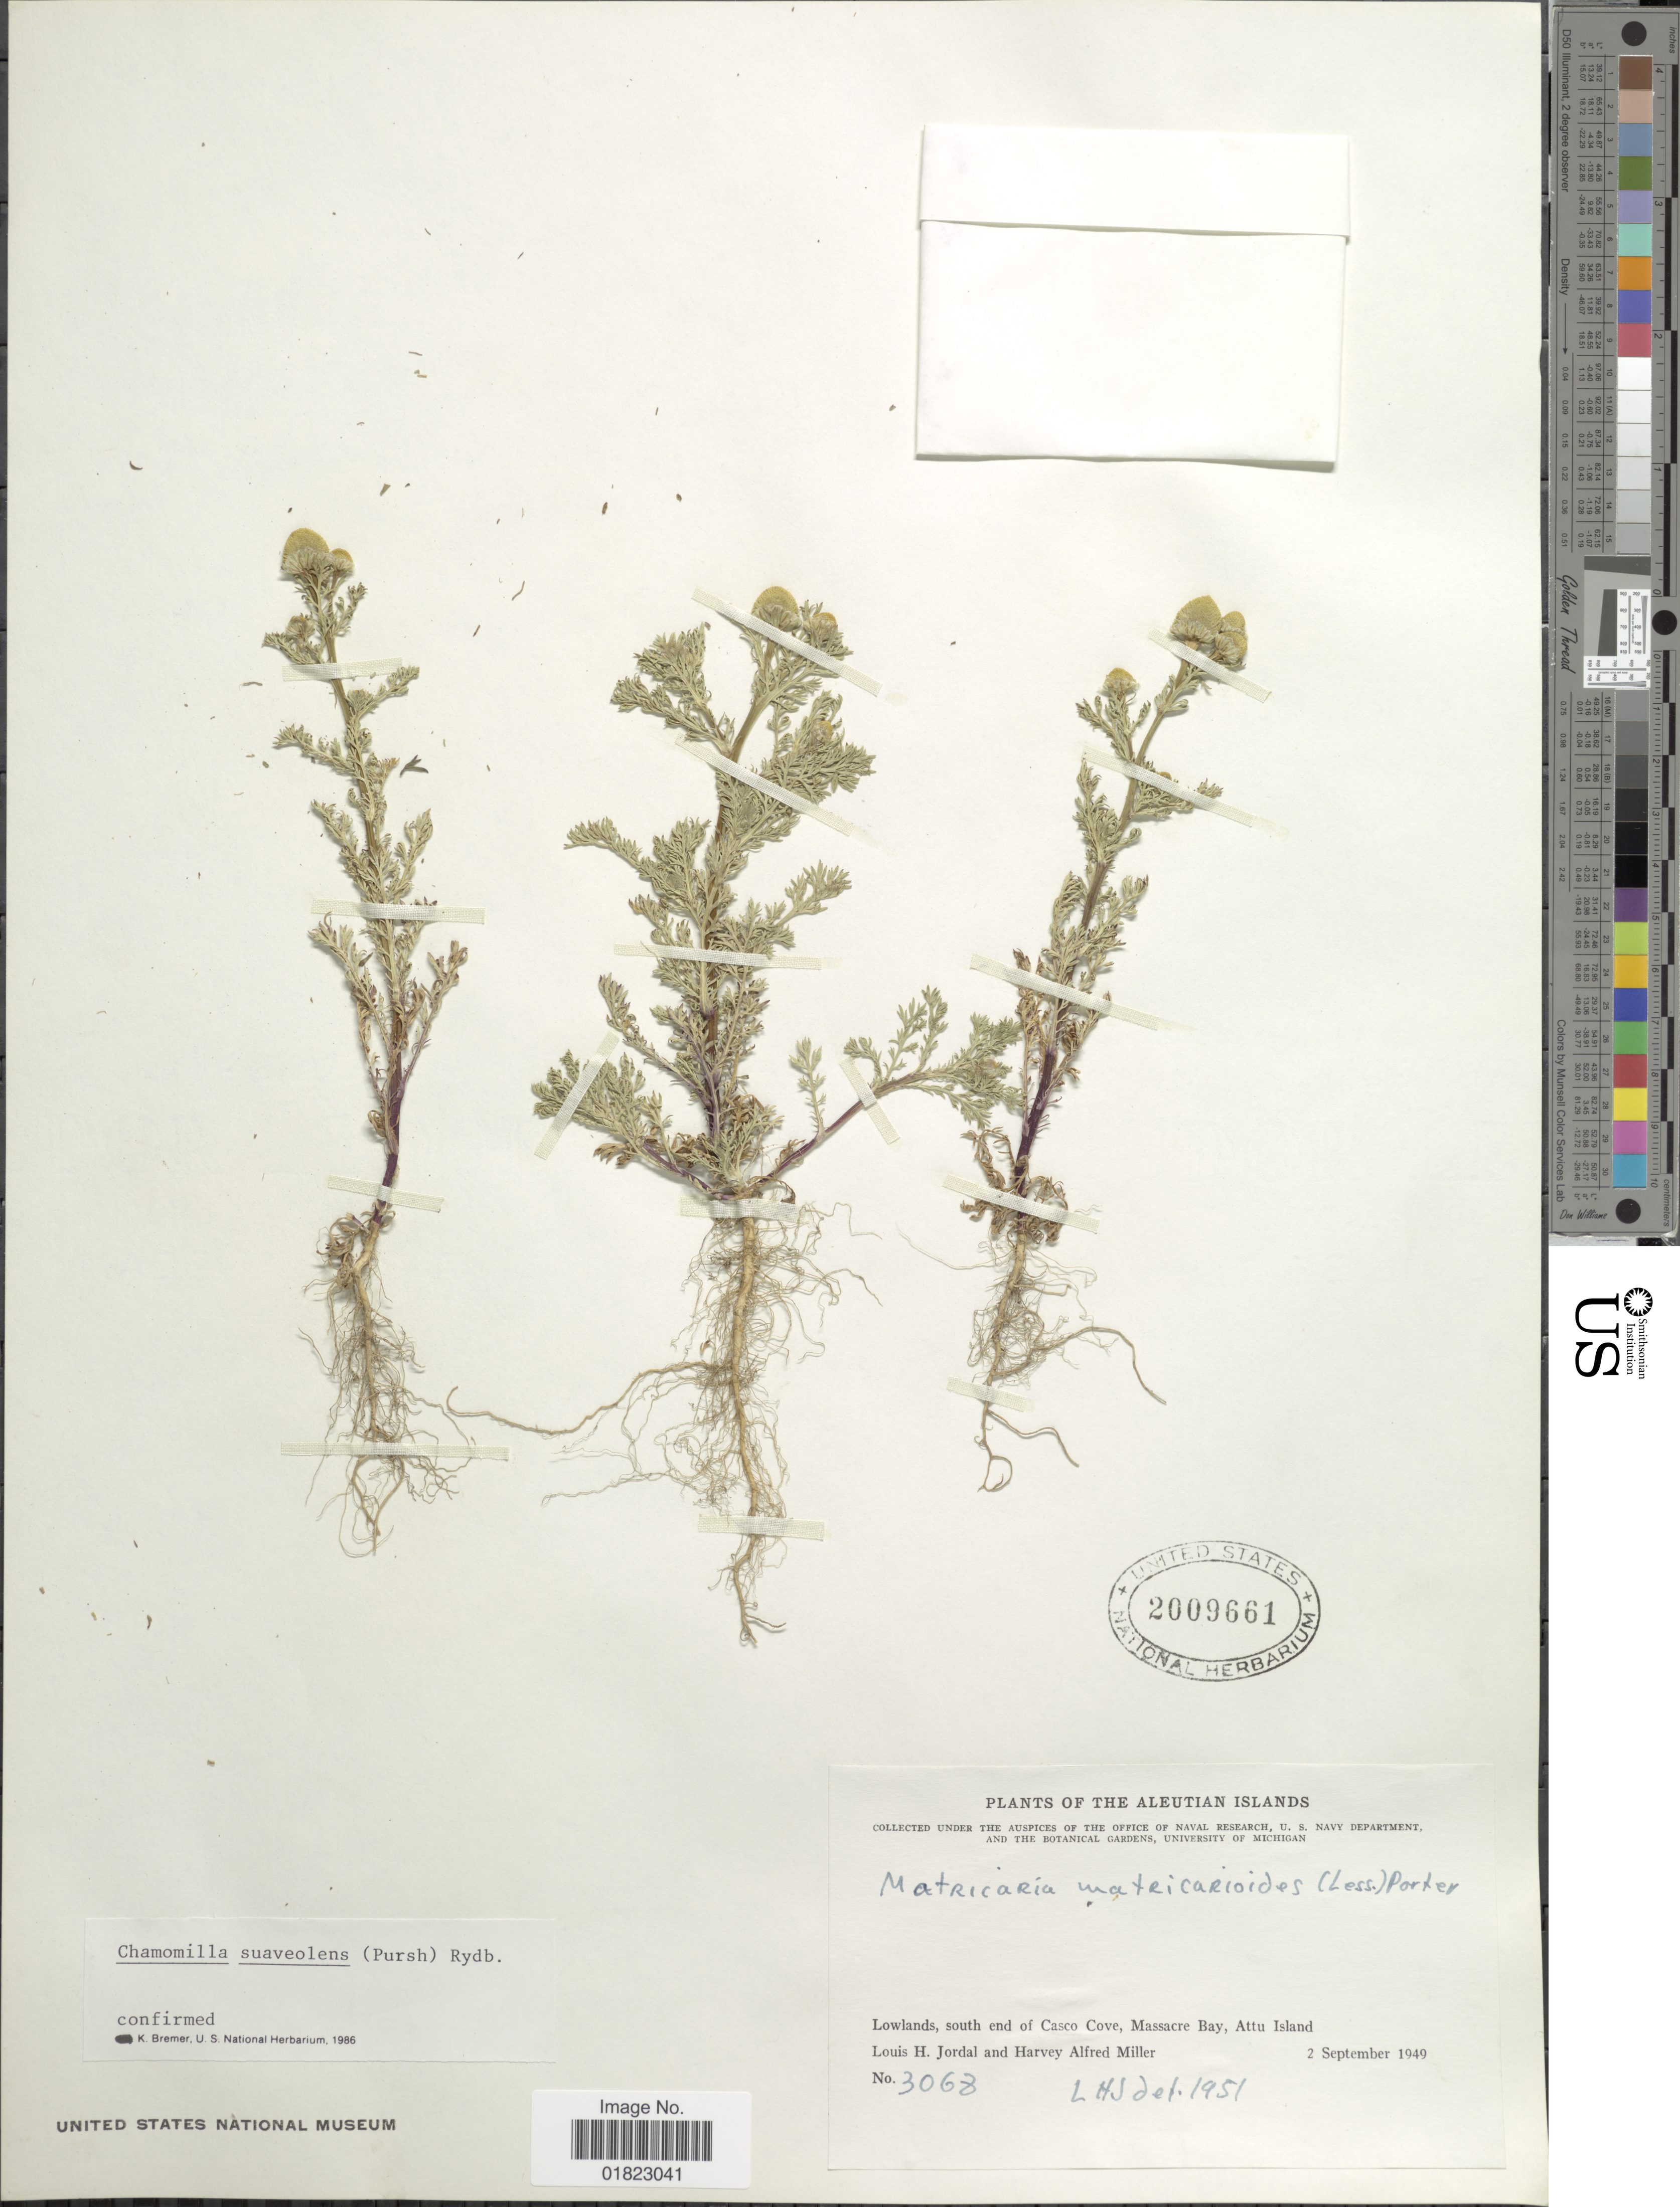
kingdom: Plantae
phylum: Tracheophyta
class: Magnoliopsida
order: Asterales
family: Asteraceae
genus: Matricaria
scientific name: Matricaria matricarioides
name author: (Less.) Porter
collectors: L. Jordal & H. A. Miller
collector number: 3068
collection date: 1949-09-02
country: United States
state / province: Alaska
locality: Aleutian Islands, Lowlands, south end Casco Cove, Massacre Bay, Attu Island.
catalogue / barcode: US 2009661